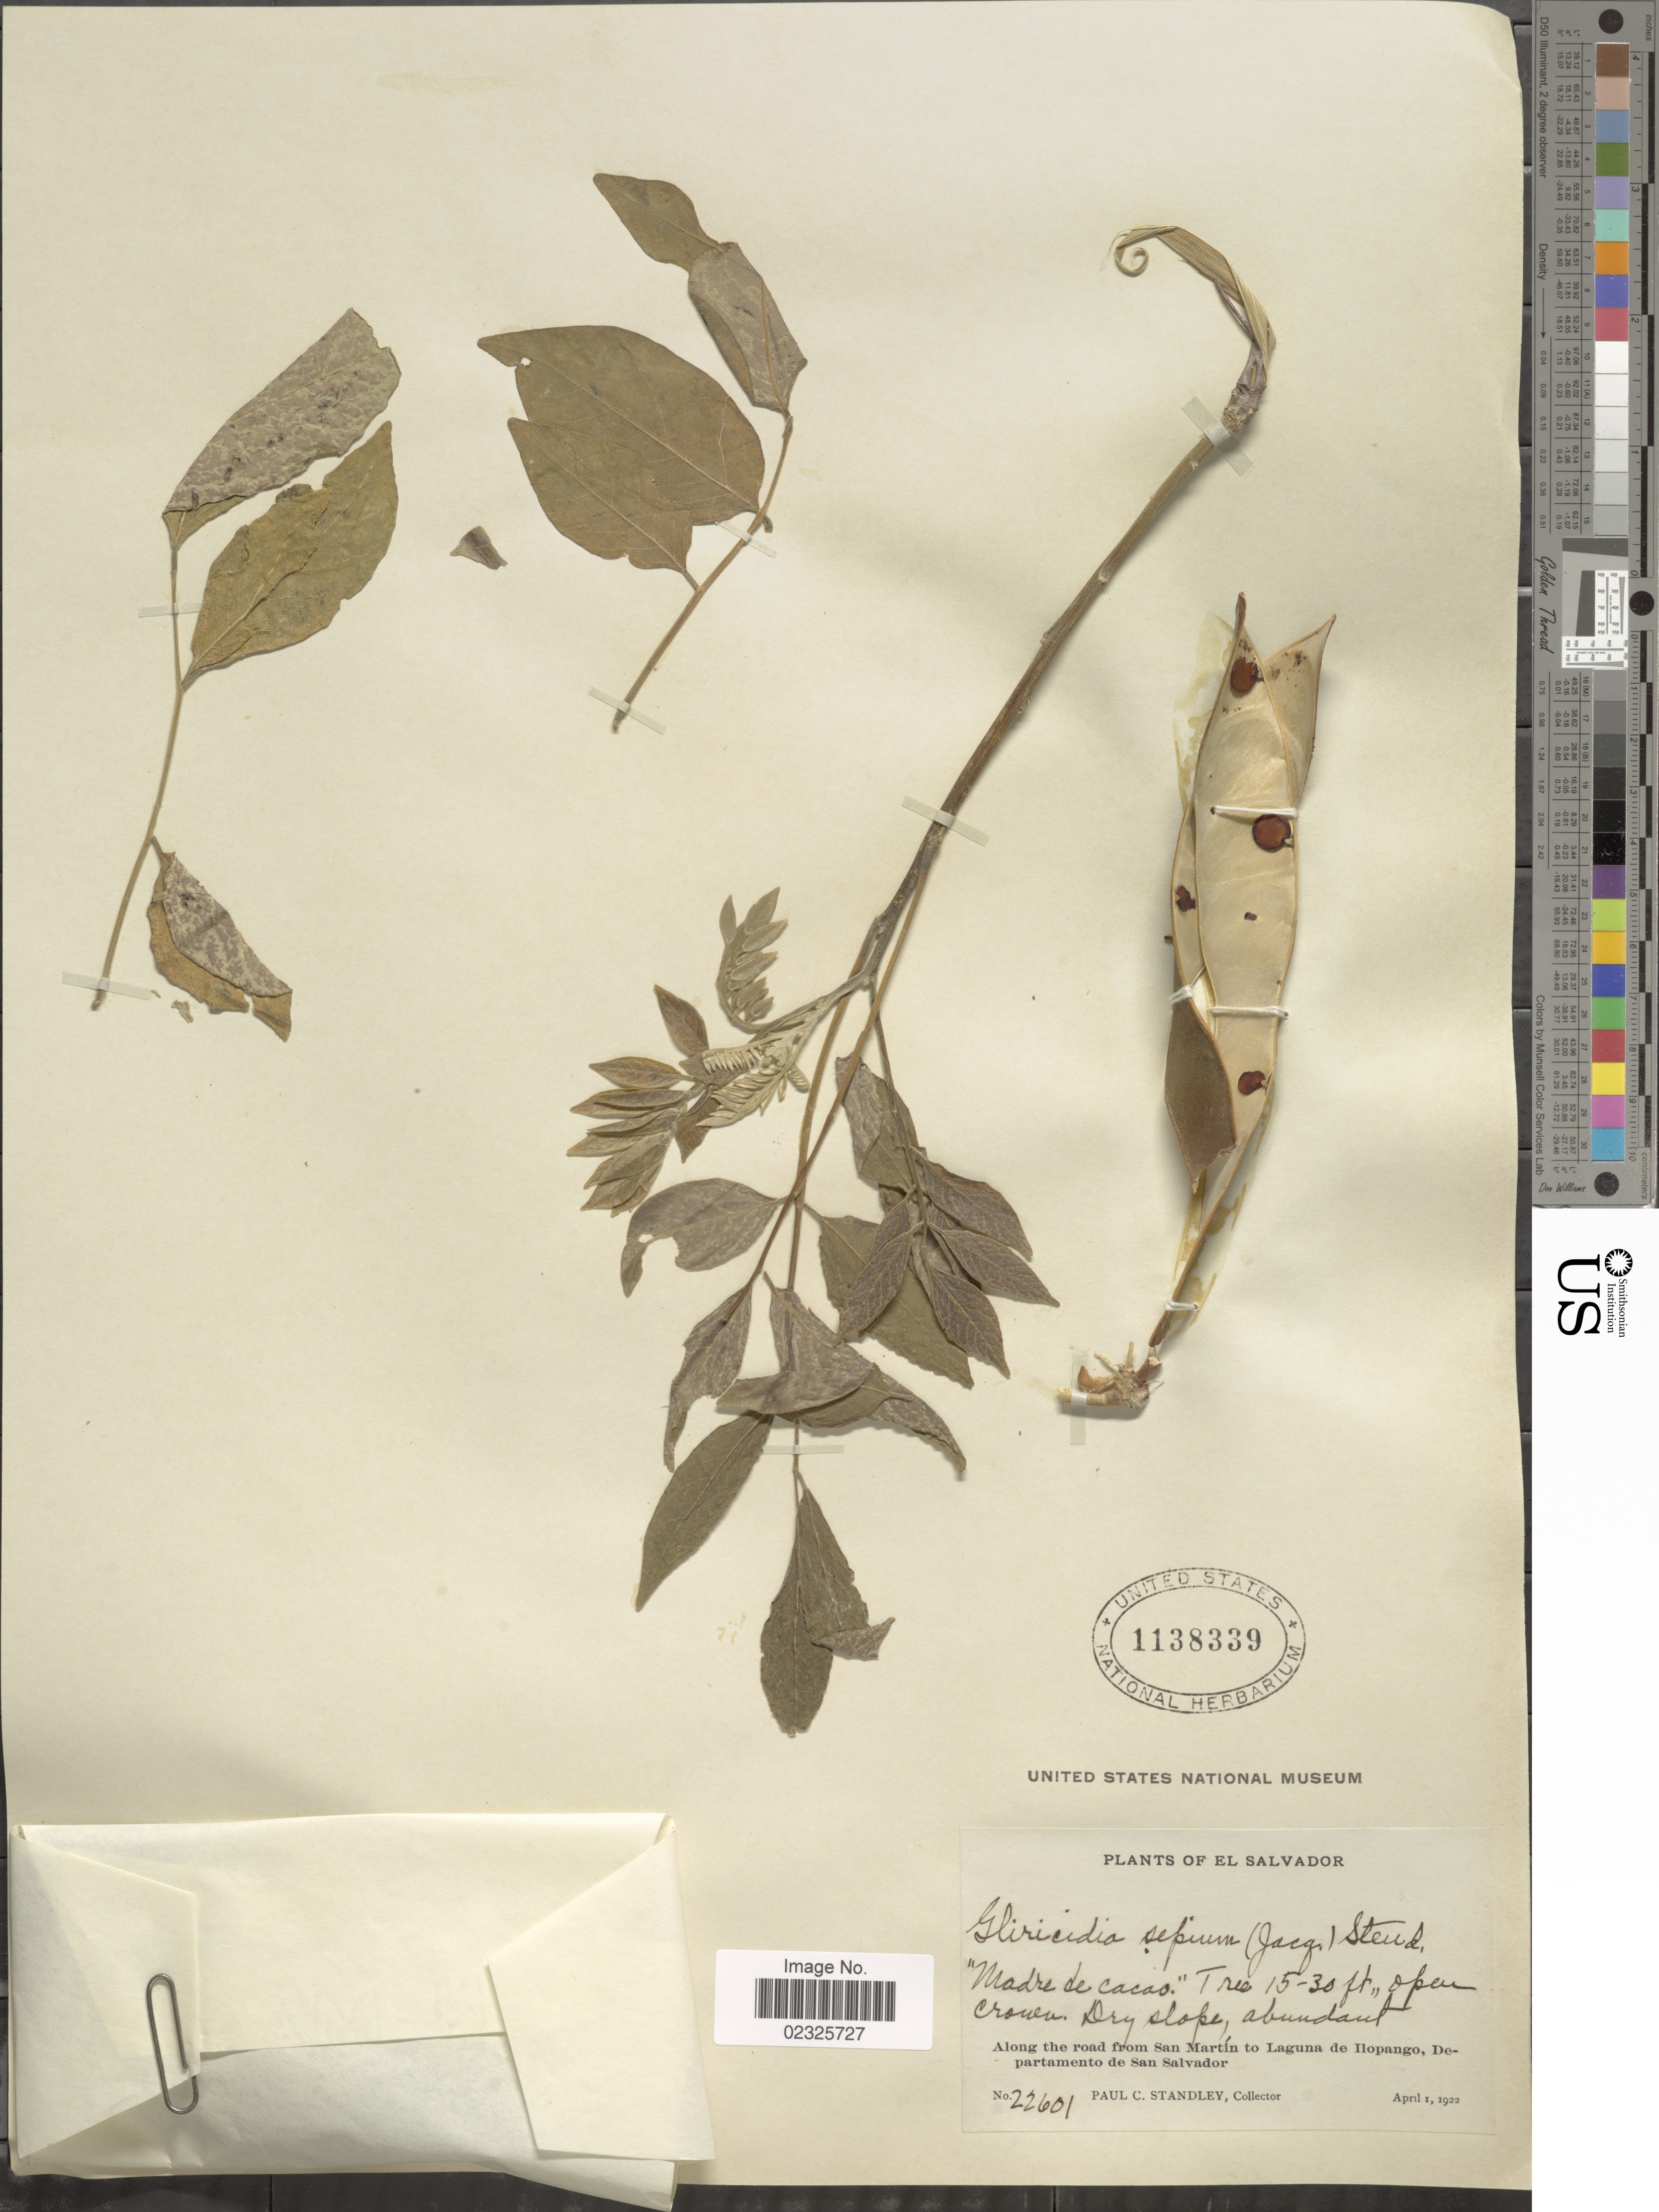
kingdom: Plantae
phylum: Tracheophyta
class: Magnoliopsida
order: Fabales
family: Fabaceae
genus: Gliricidia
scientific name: Gliricidia sepium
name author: (Jacq.) Kunth ex Walp.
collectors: P. C. Standley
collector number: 22601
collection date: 1922-04-01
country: El Salvador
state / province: San Salvador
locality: Along the road from San Martin to Laguna de Ilopango, Departamento de San Salvador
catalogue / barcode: US 1138339